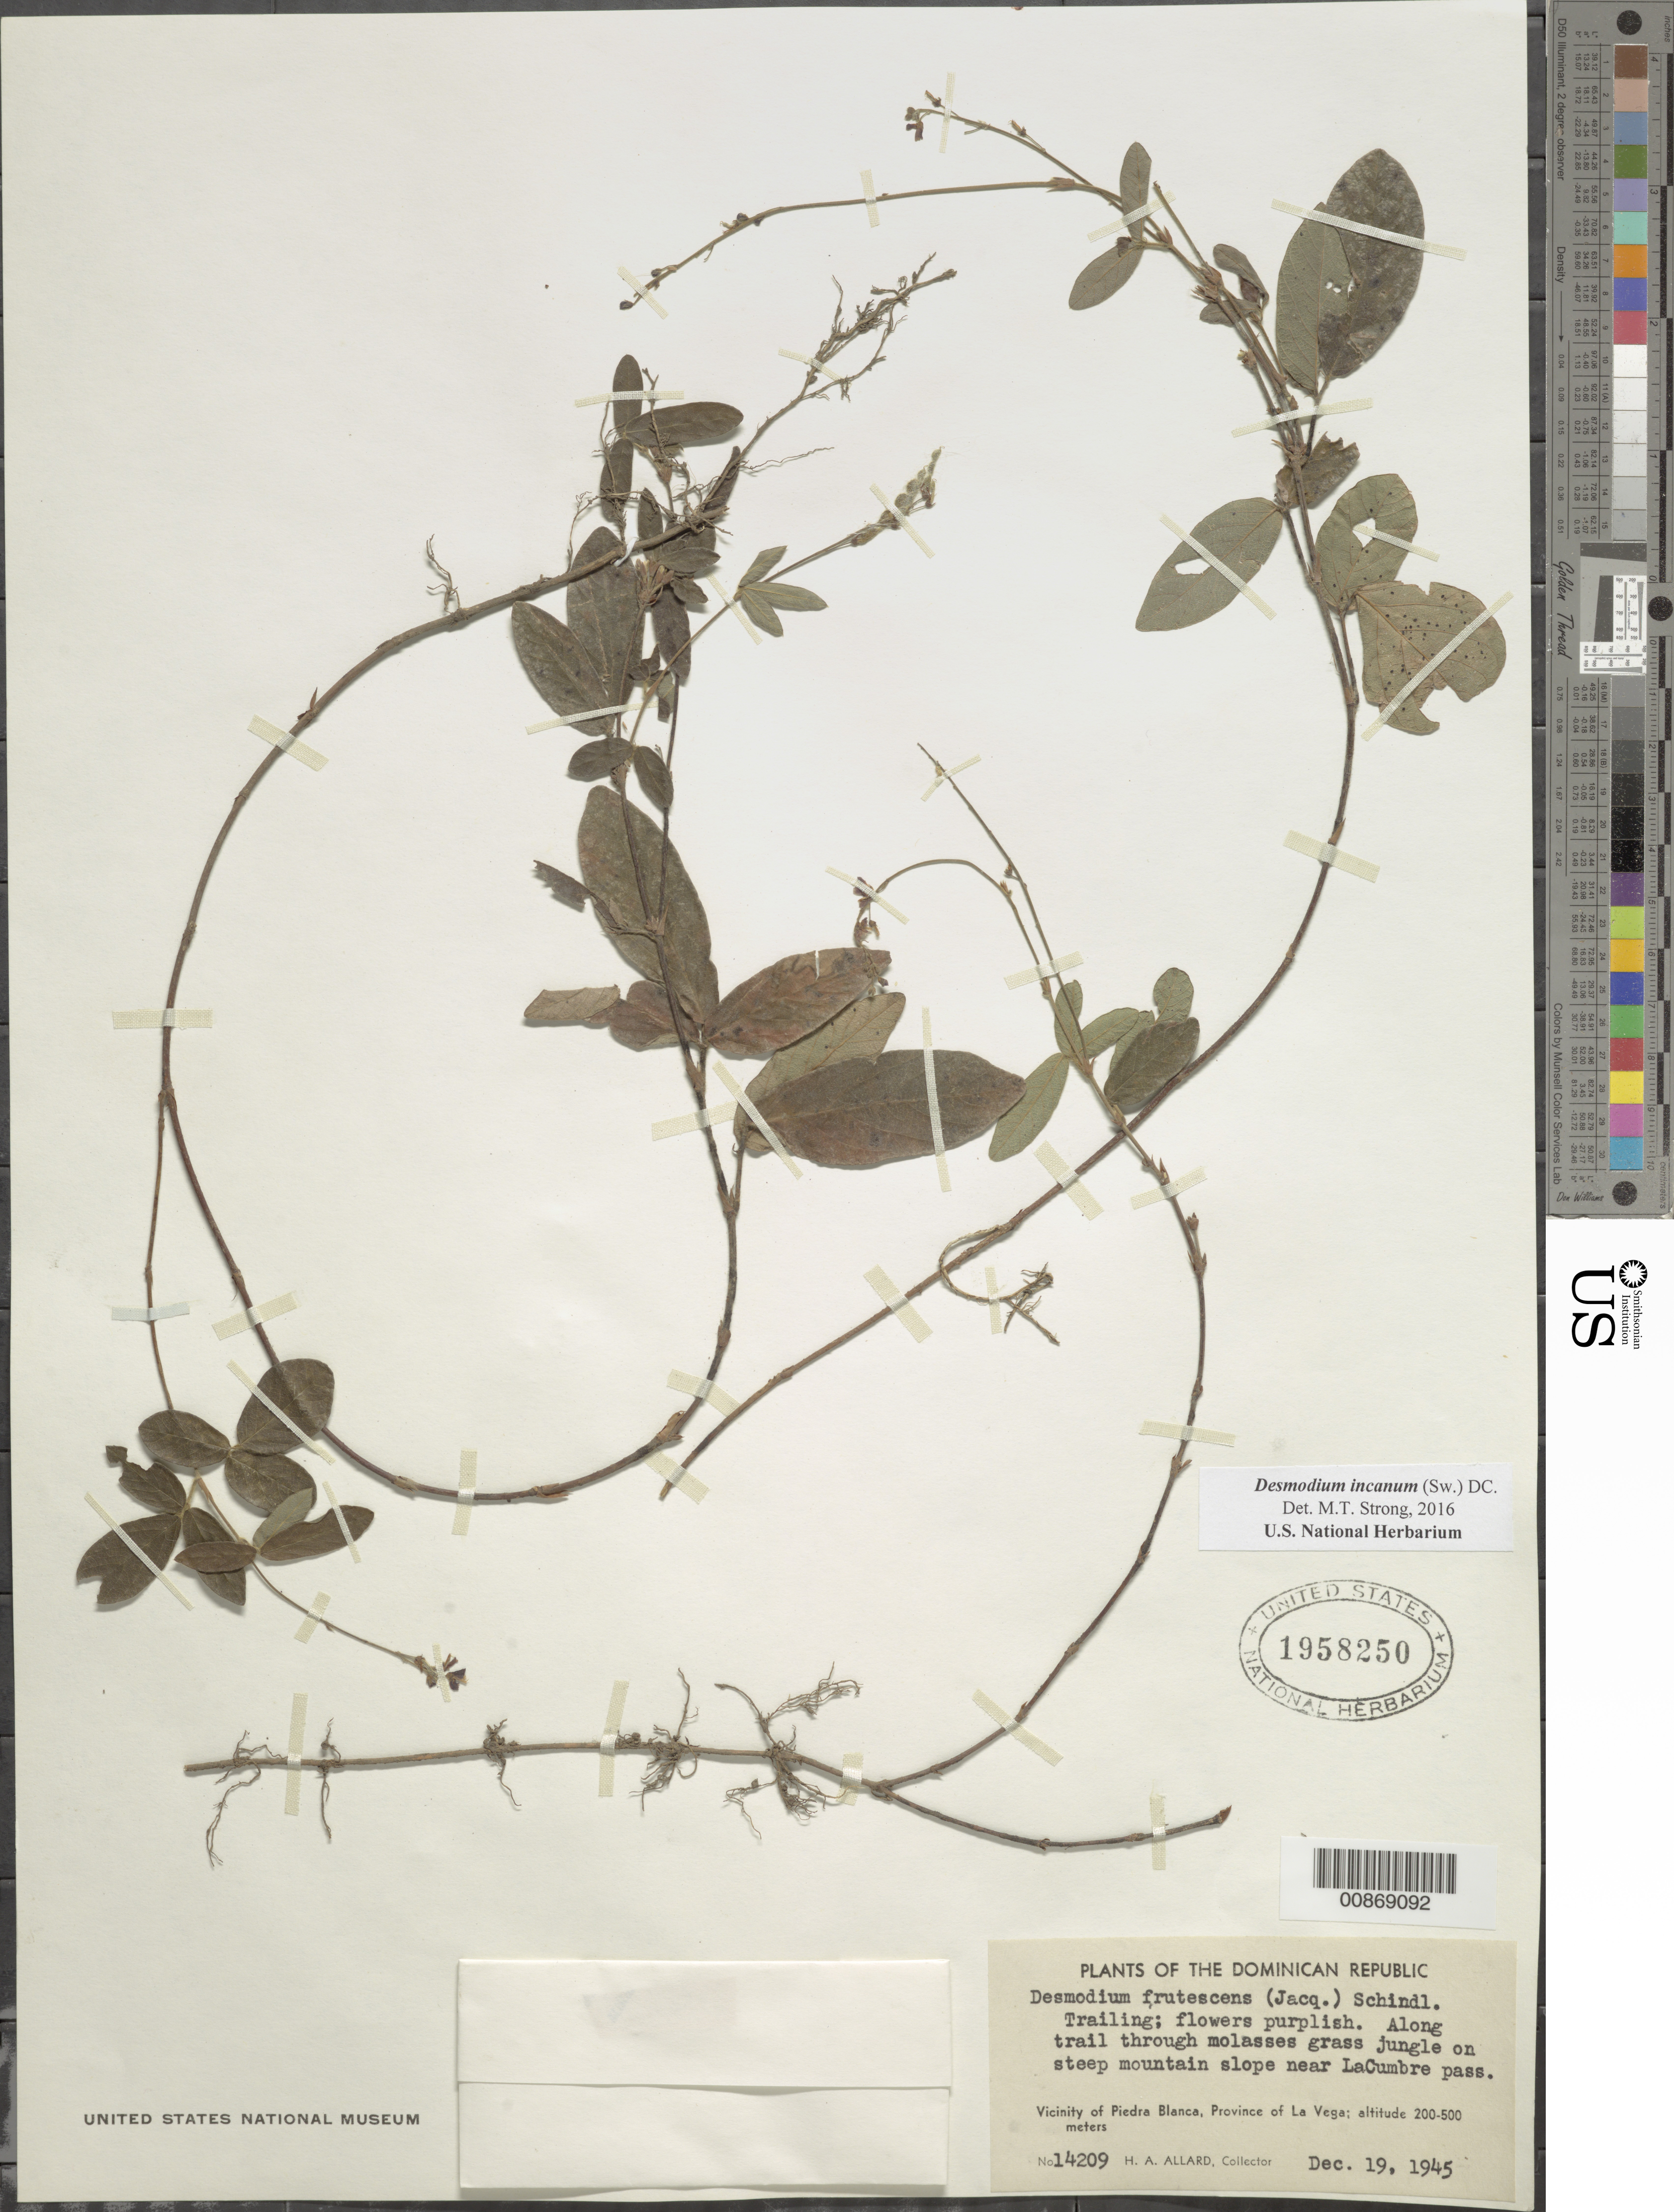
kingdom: Plantae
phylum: Tracheophyta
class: Magnoliopsida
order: Fabales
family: Fabaceae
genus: Desmodium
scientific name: Desmodium incanum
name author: (Sw.) DC.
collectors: H. A. Allard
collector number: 14209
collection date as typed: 19 Dec 1945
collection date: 1945-12-19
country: Dominican Republic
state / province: La Vega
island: Hispaniola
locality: Near La Cumbre pass. Vicinity of Piedra Blanca.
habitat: Along trail through molasses grass on steep mountain slope.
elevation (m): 200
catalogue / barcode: US 1958250